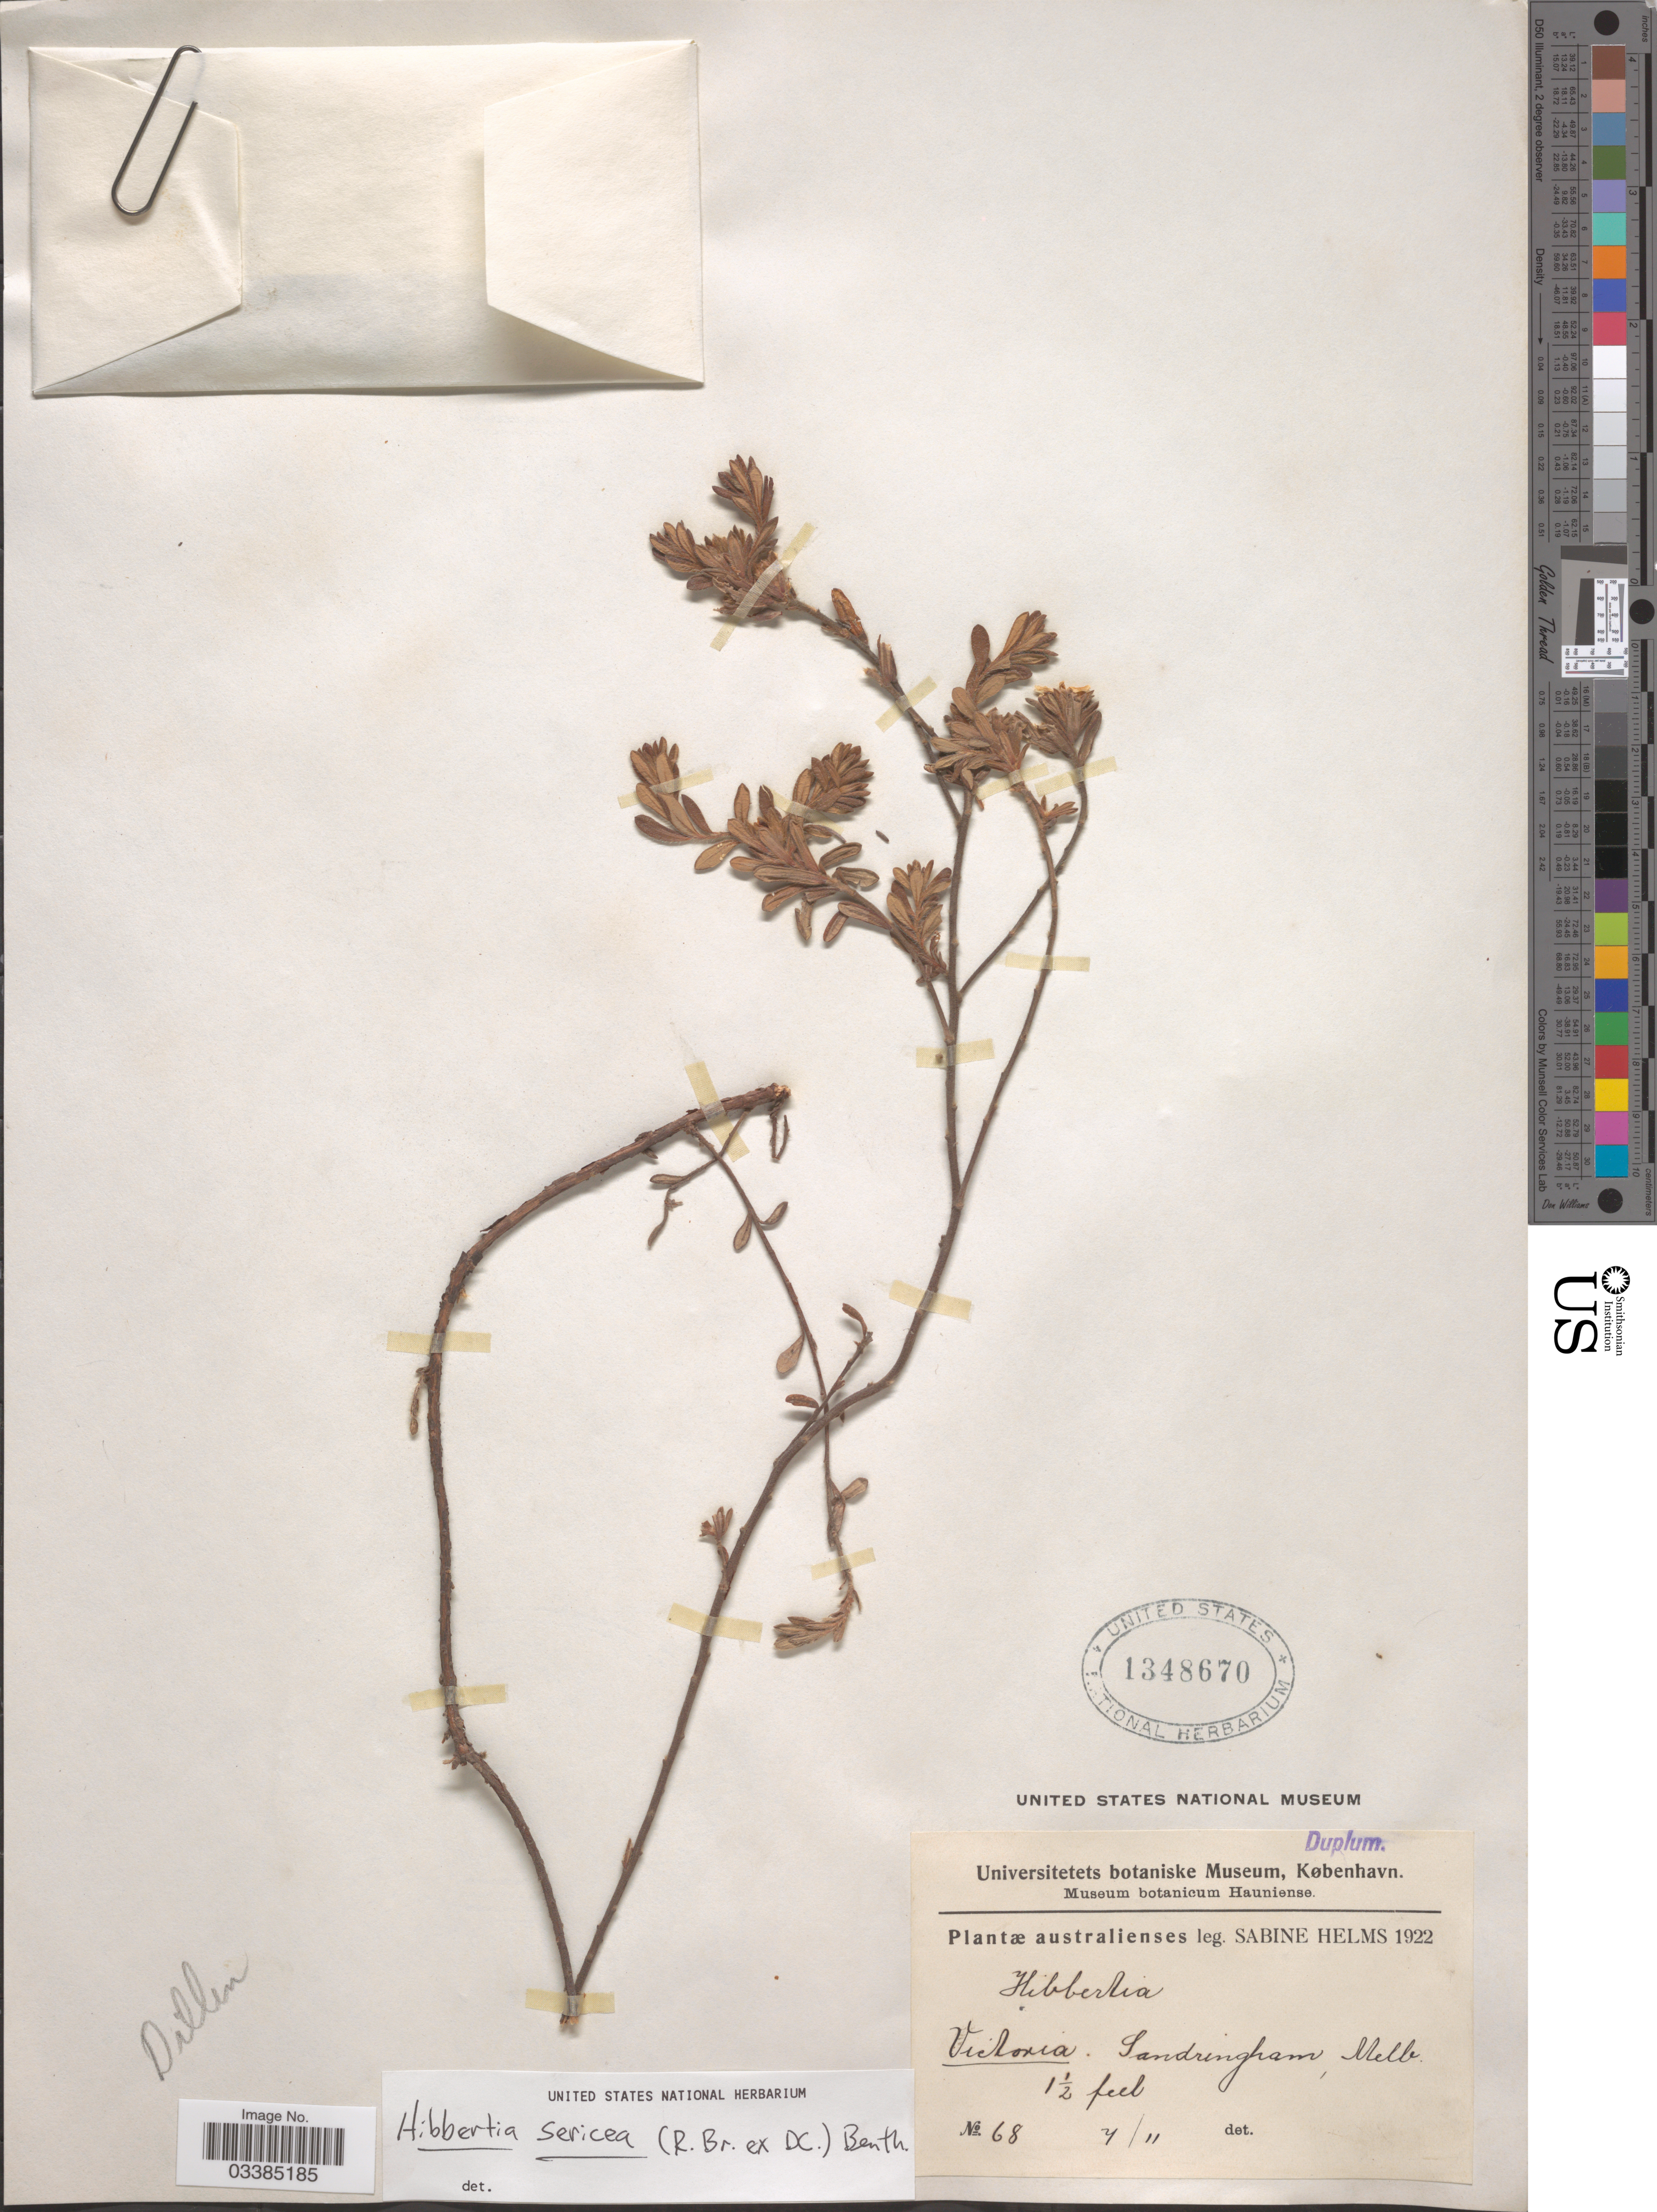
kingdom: Plantae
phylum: Tracheophyta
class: Magnoliopsida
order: Dilleniales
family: Dilleniaceae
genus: Hibbertia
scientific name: Hibbertia sericea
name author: Benth.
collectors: S. Helms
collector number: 68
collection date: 1922-11-07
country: Australia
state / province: Victoria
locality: Victoria. Sandringham, Melb.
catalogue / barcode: US 1348670